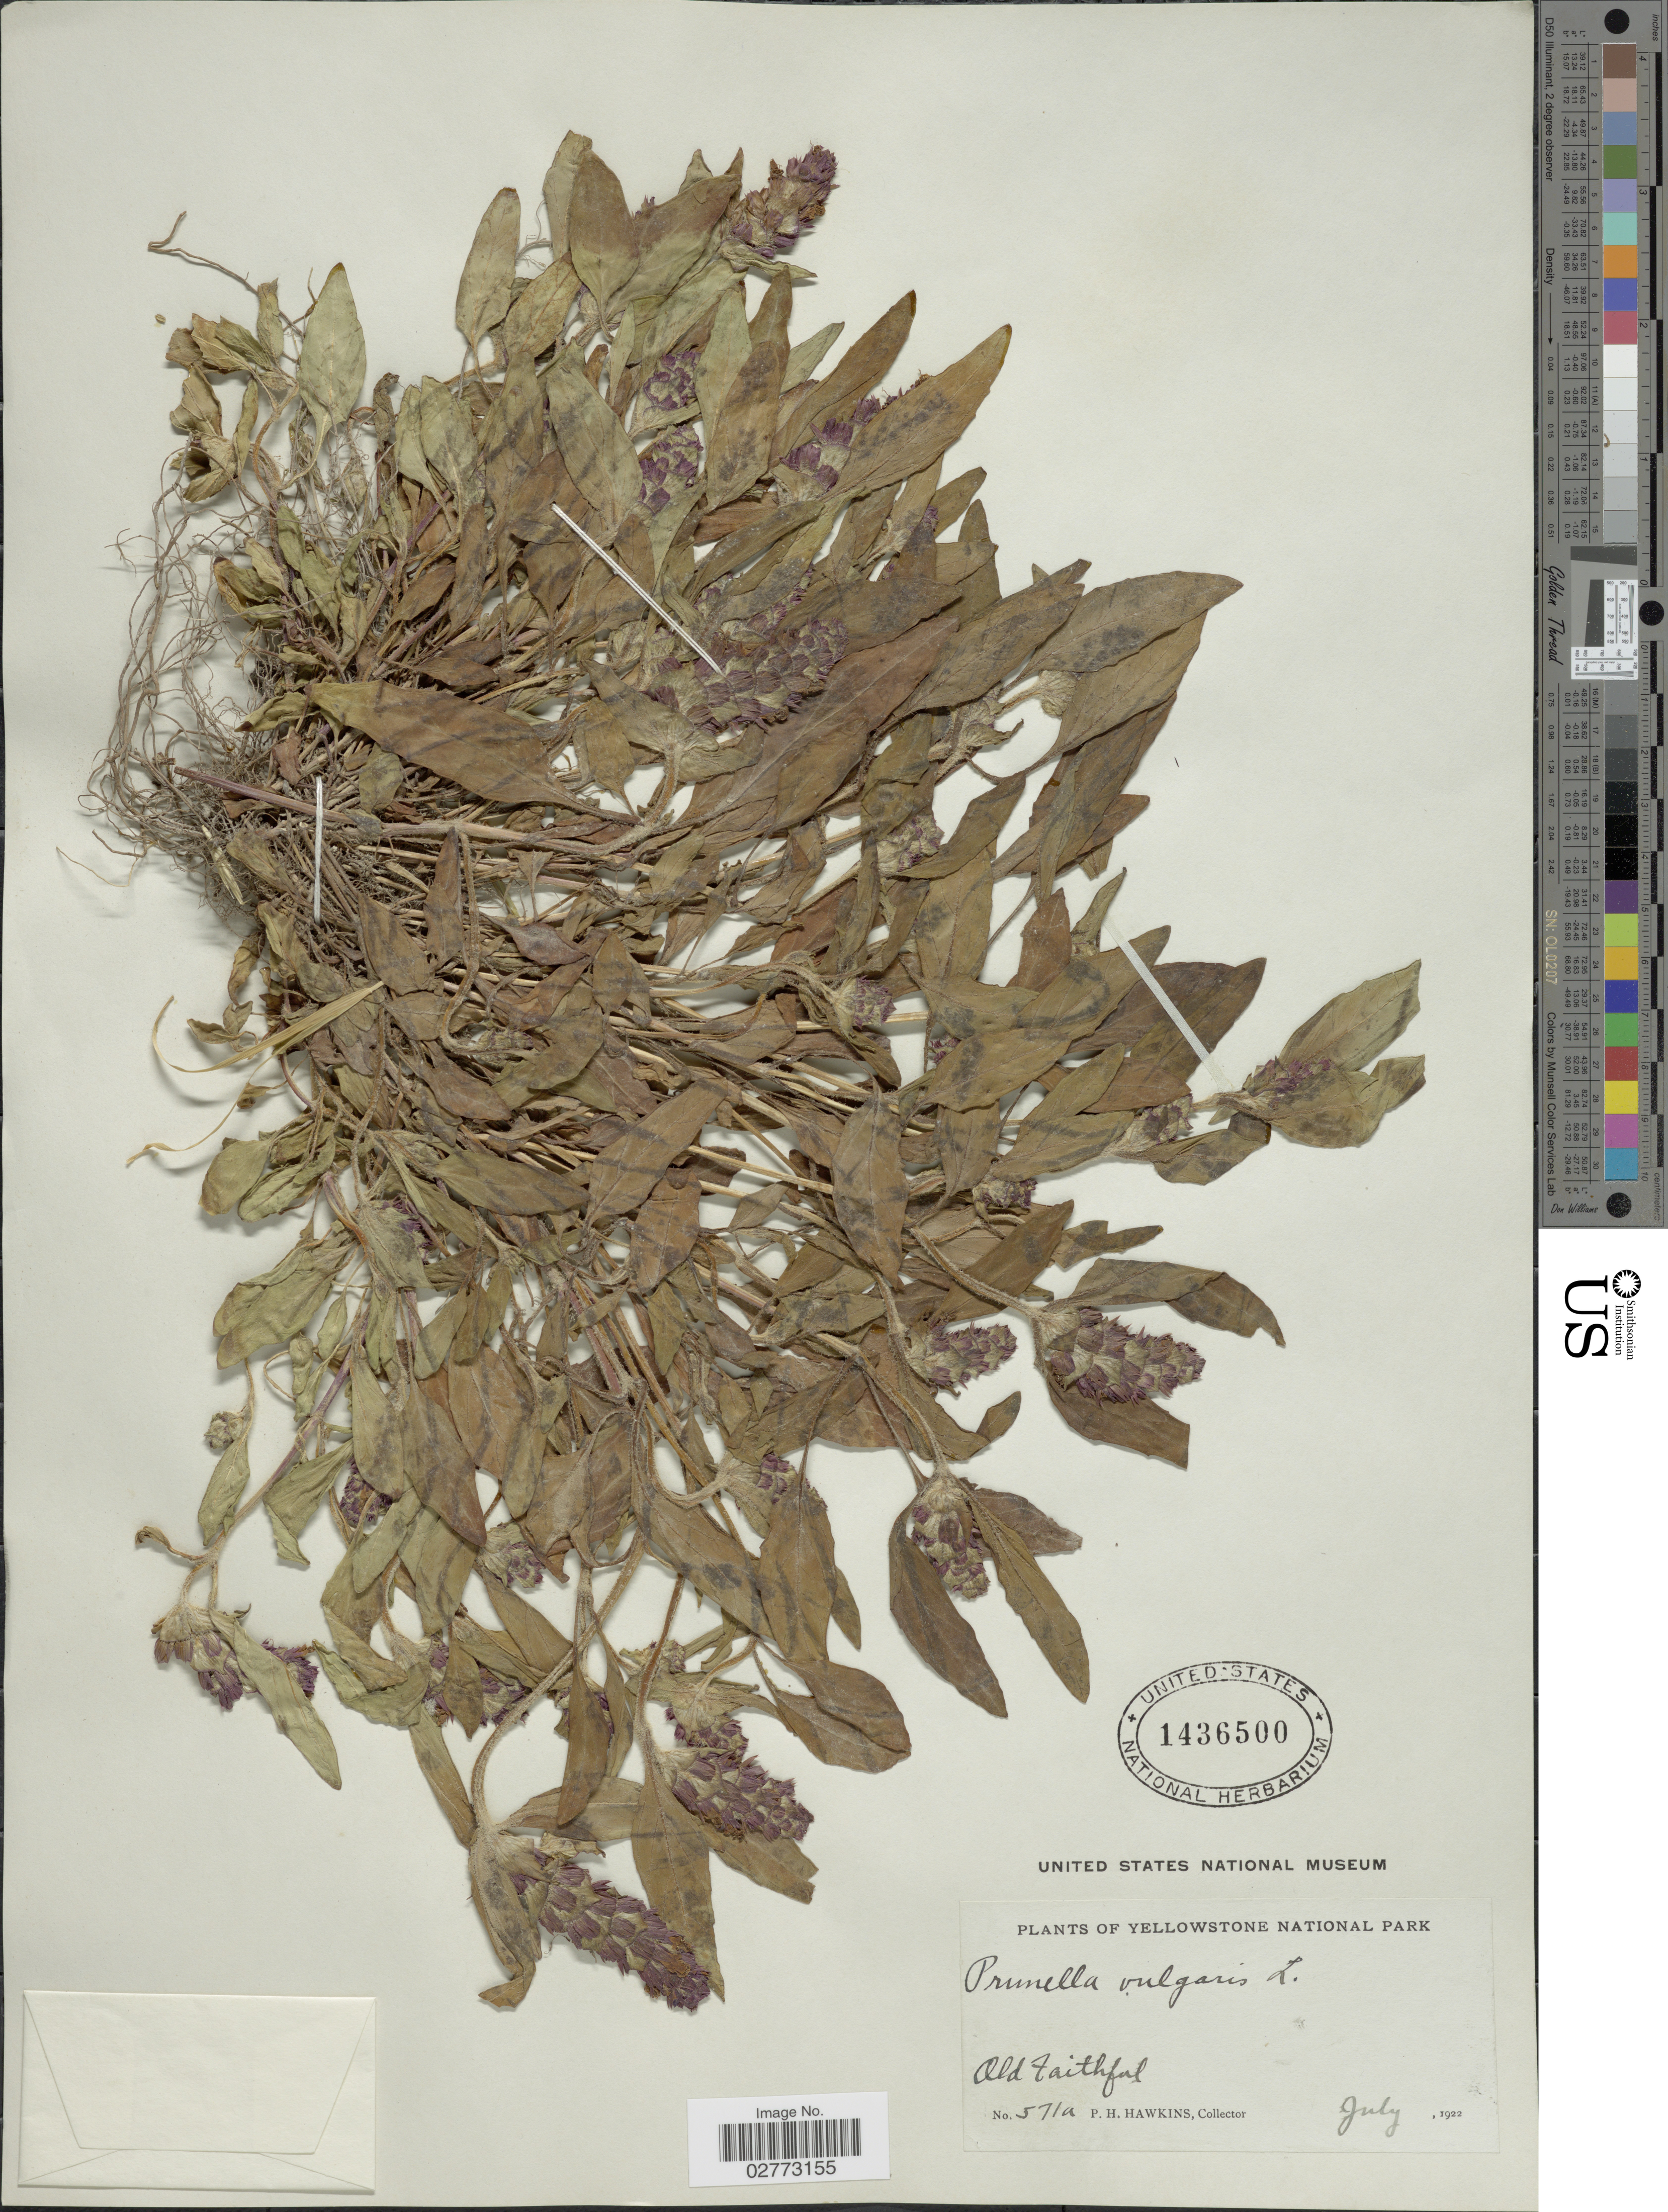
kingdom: Plantae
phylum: Tracheophyta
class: Magnoliopsida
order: Lamiales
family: Lamiaceae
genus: Prunella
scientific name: Prunella vulgaris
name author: L.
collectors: P. Hawkins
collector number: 571a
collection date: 1922-07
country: United States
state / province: Wyoming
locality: Yellowstone Park, Old Faithful.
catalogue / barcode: US 1436500